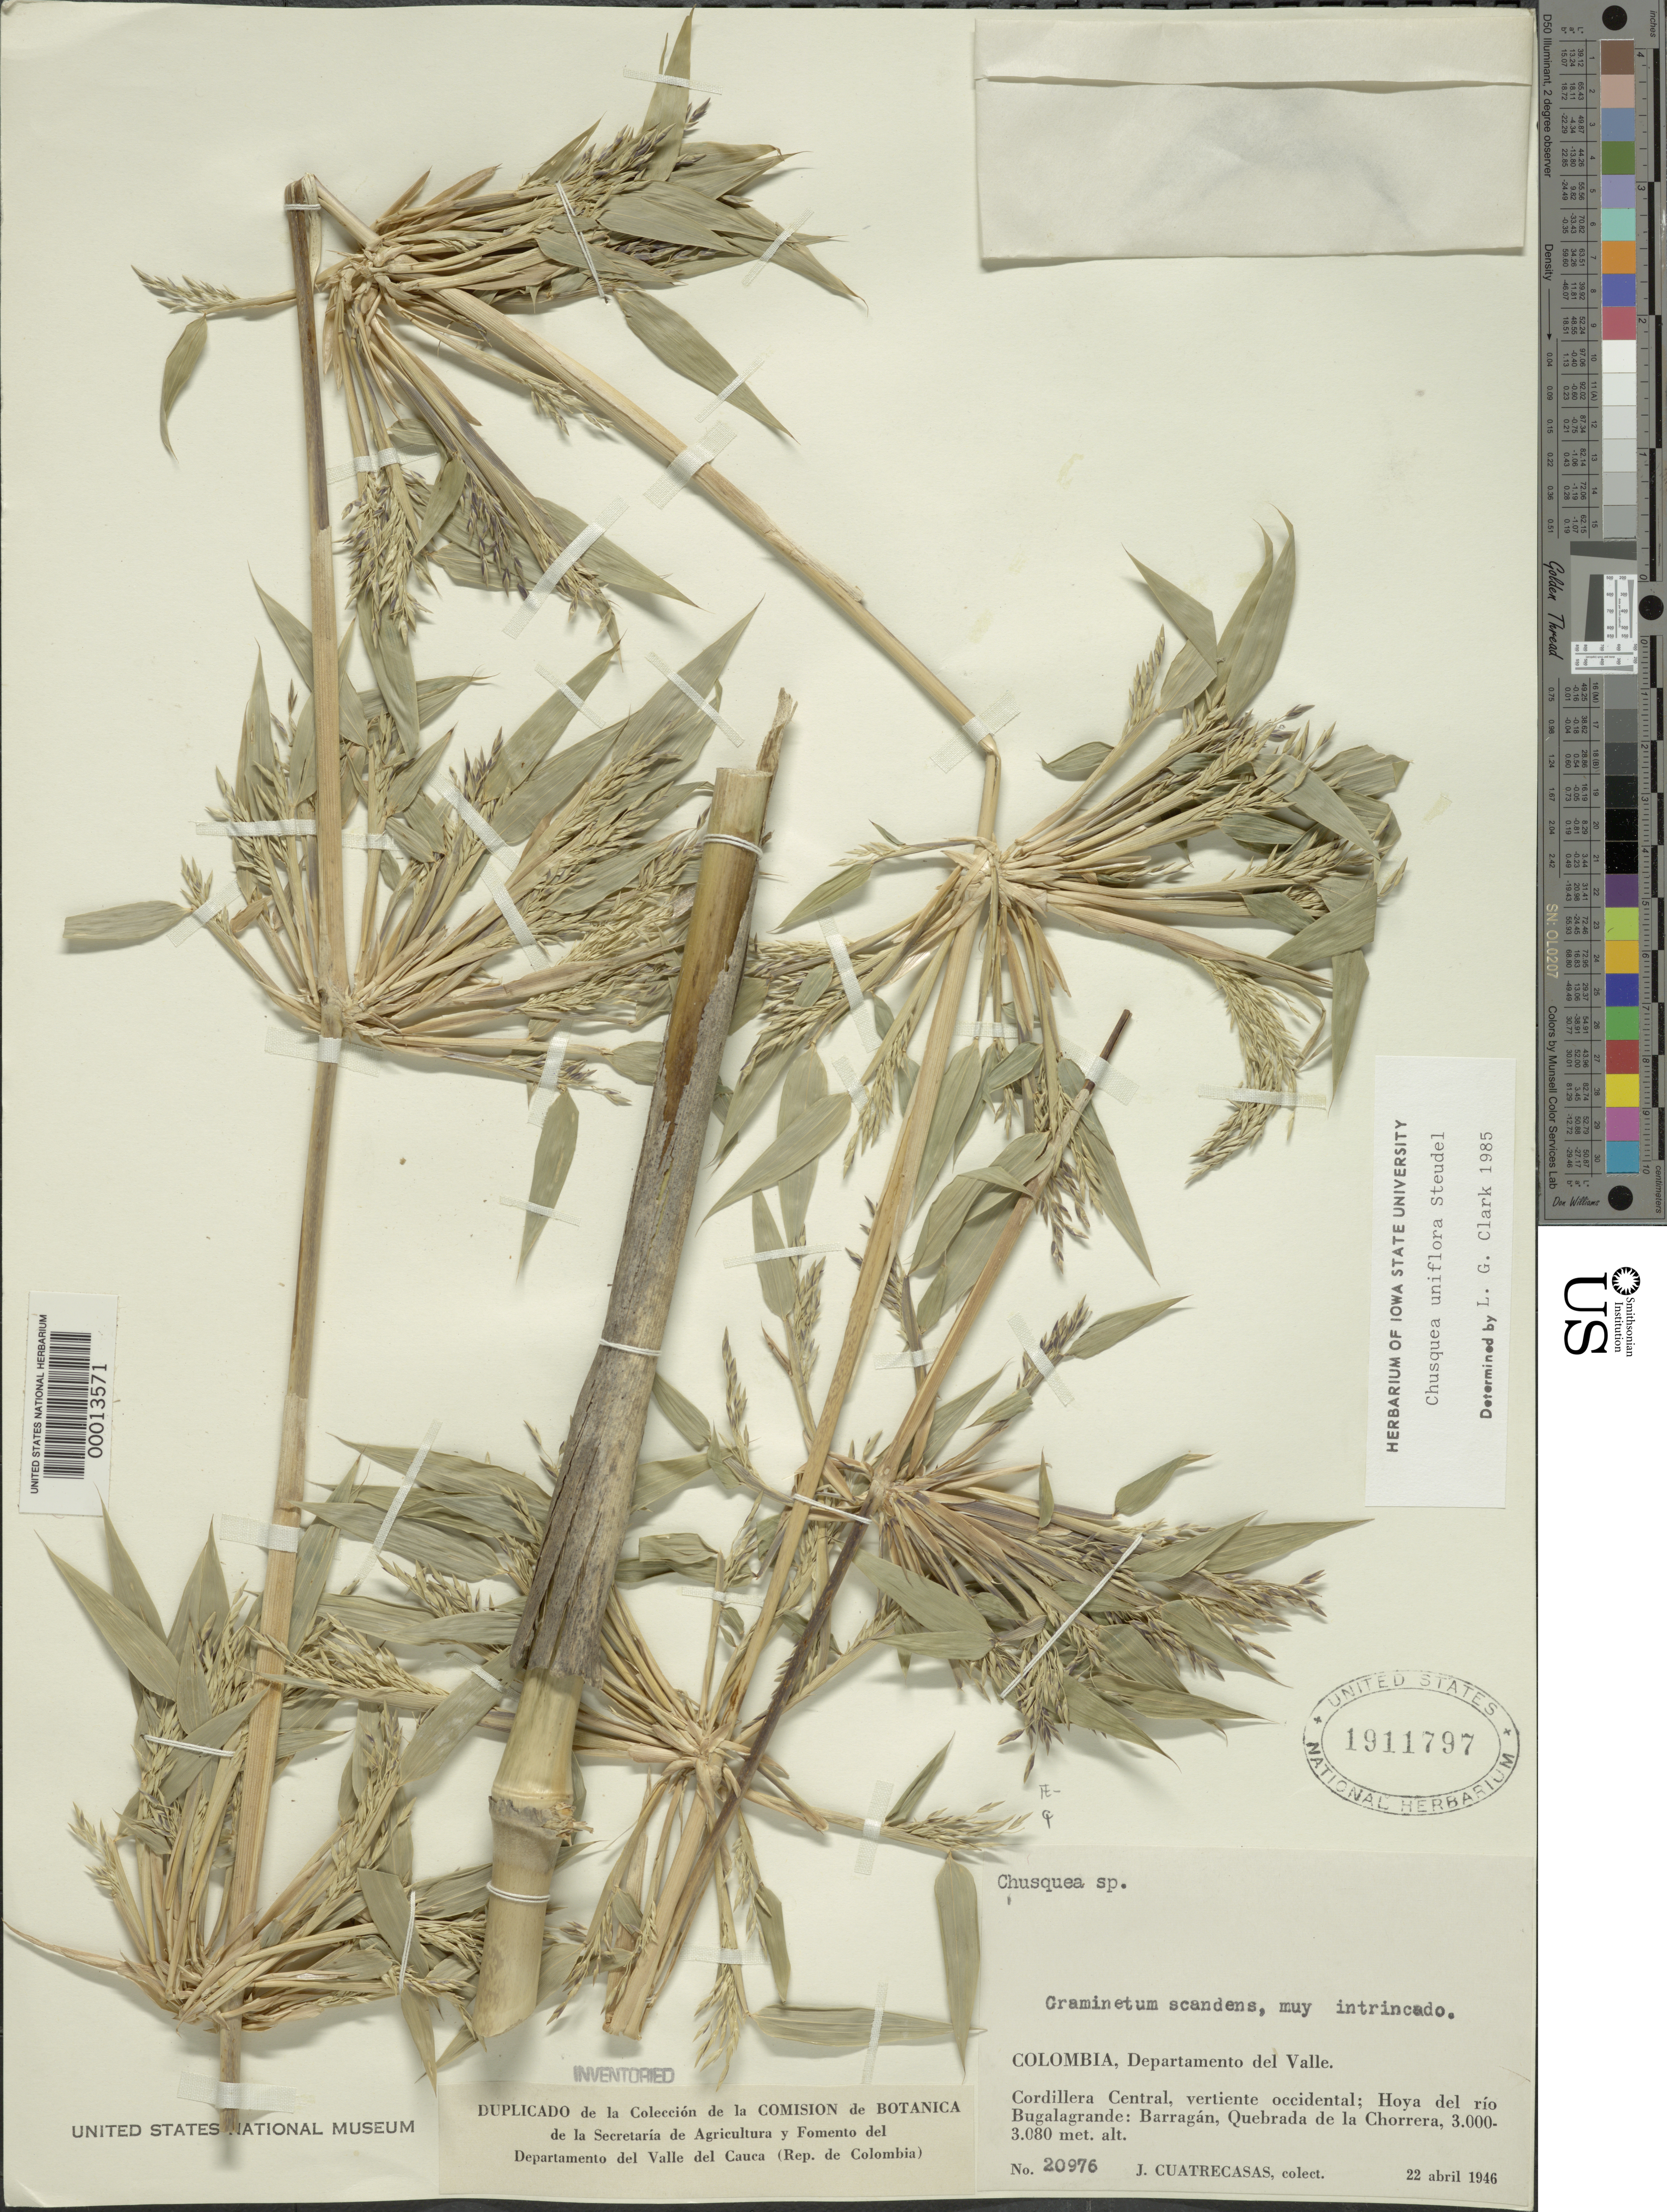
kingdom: Plantae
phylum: Tracheophyta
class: Liliopsida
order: Poales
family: Poaceae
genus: Chusquea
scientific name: Chusquea uniflora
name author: Steud.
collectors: J. Cuatrecasas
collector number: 20976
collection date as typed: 22 Apr 1946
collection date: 1946-04-22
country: Colombia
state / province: Valle del Cauca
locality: Barragan, Quebrada de La Chorrera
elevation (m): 3000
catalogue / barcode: US 1911797